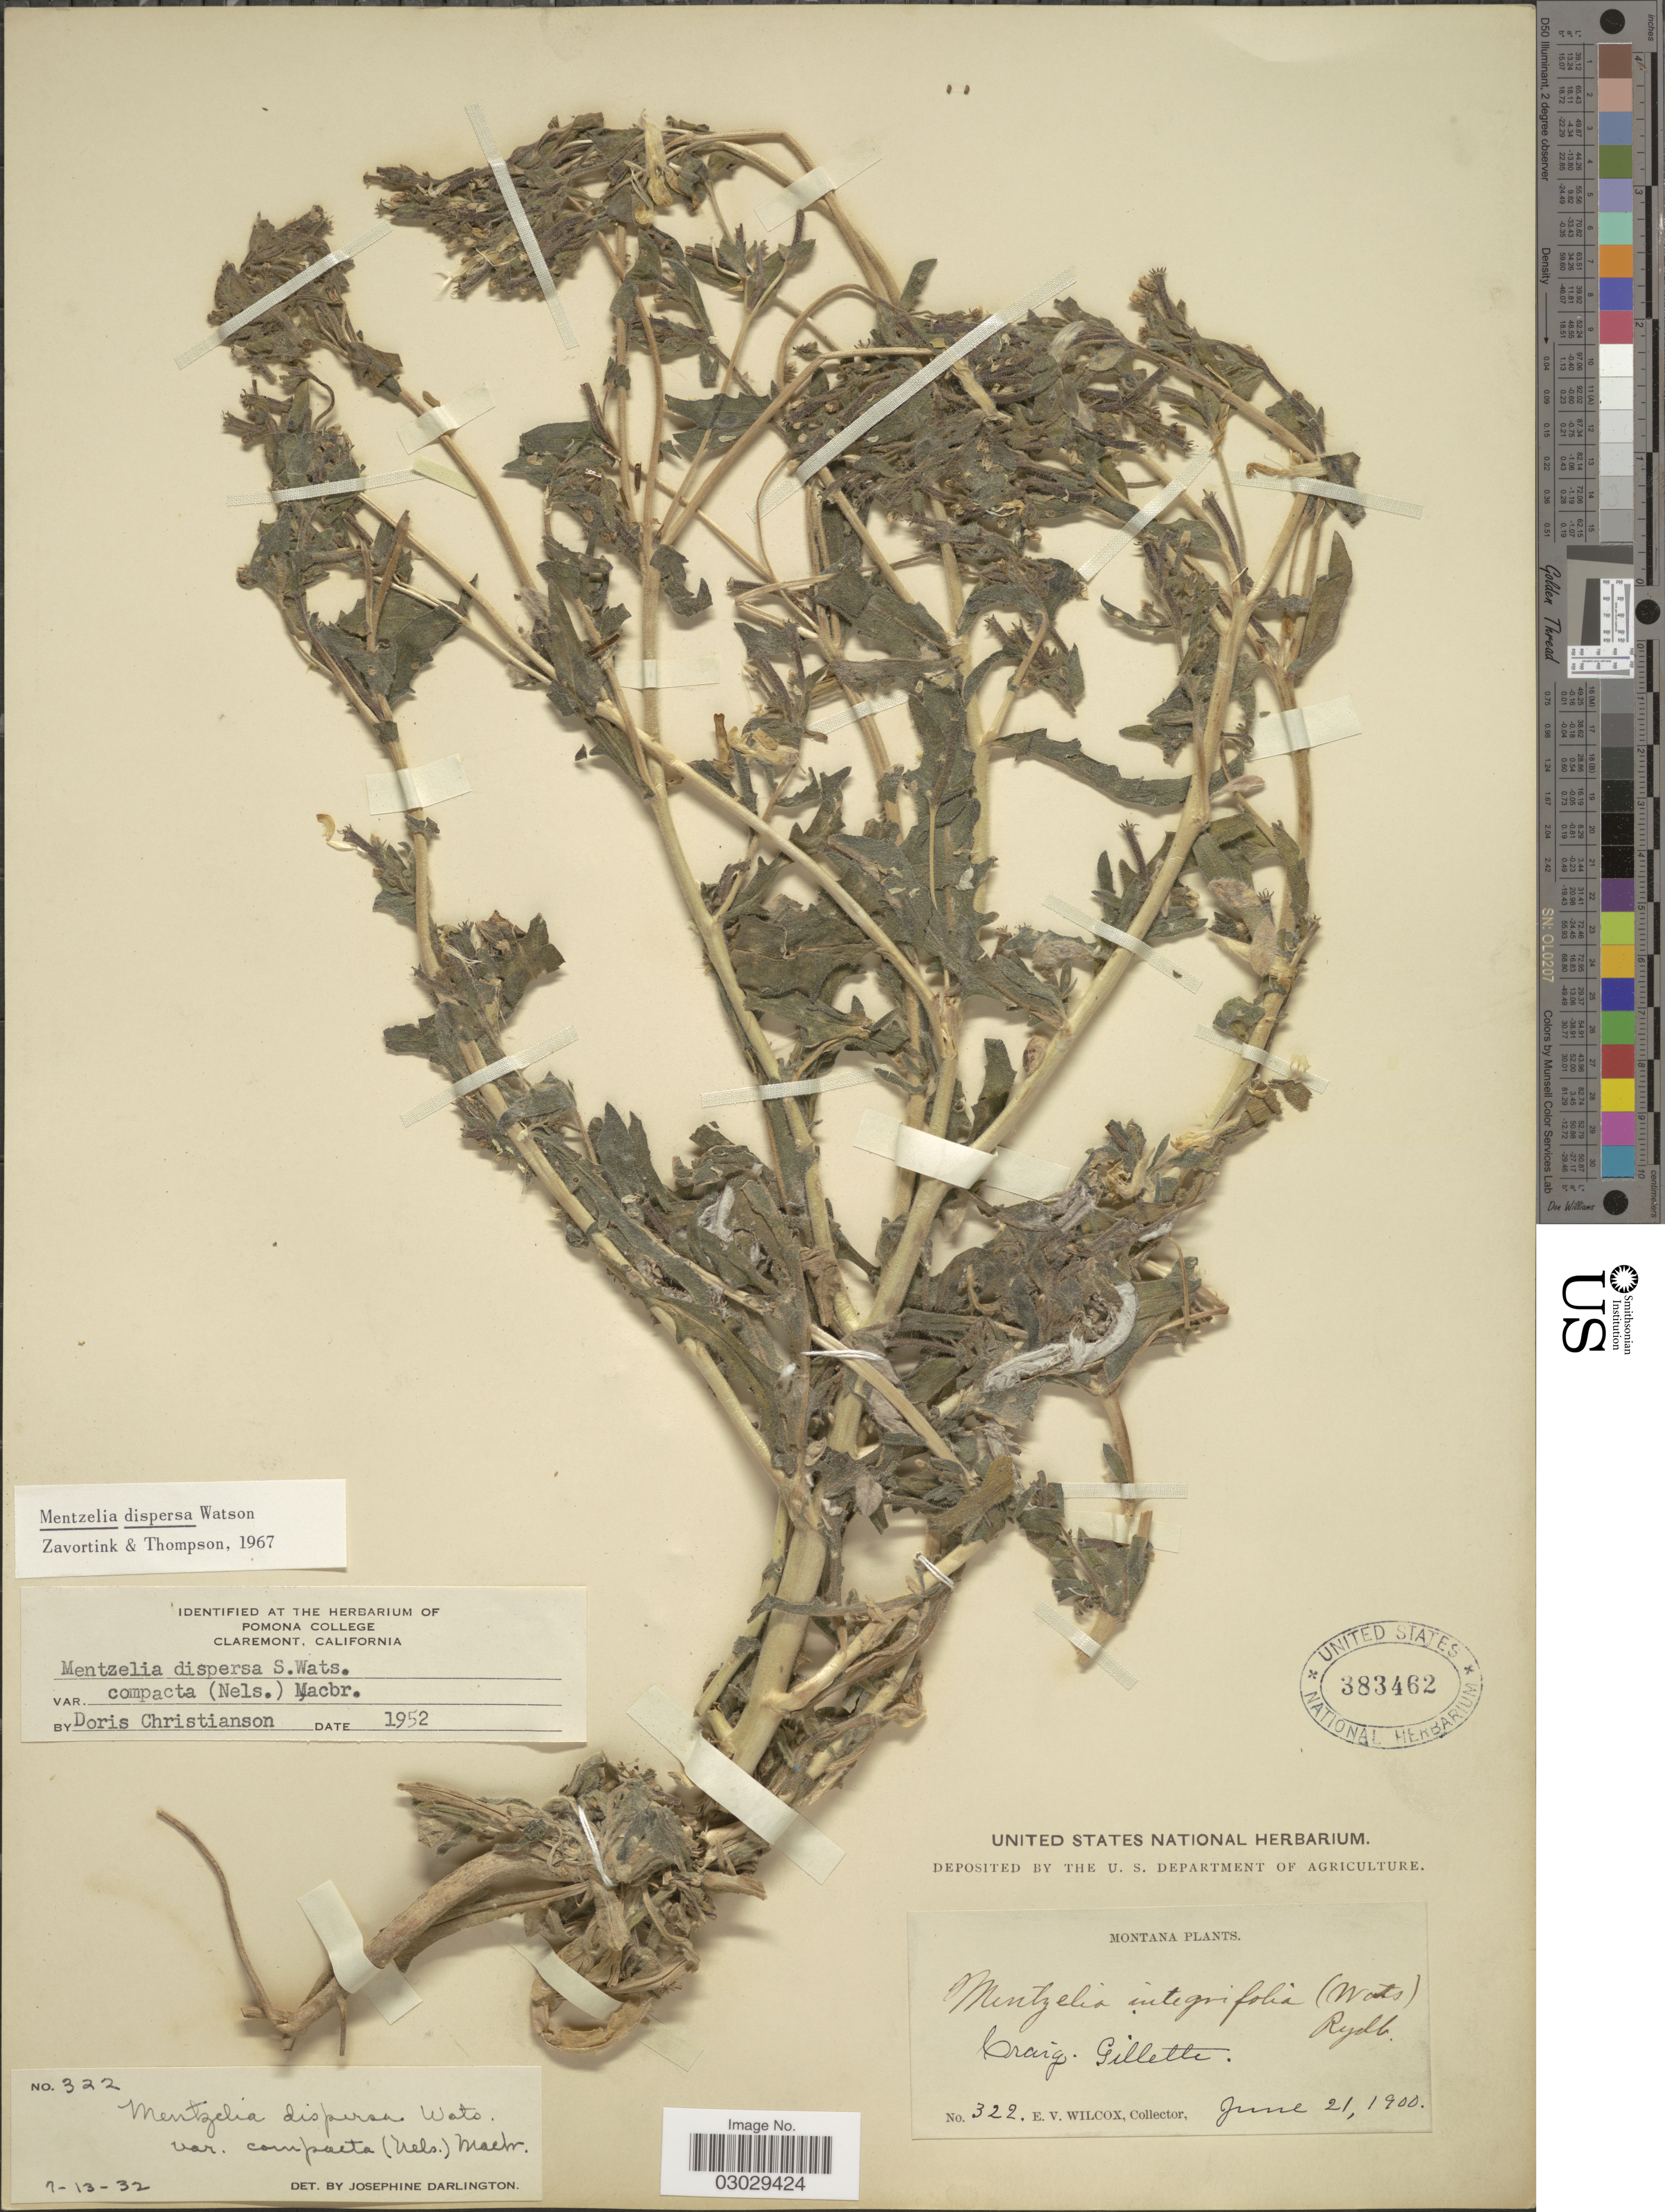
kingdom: Plantae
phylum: Tracheophyta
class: Magnoliopsida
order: Cornales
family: Loasaceae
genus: Mentzelia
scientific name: Mentzelia dispersa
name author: S. Watson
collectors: E. V. Wilcox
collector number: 322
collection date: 1900-06-21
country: United States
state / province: Montana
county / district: Lewis and Clark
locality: Craig. Gillette.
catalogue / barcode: US 383462